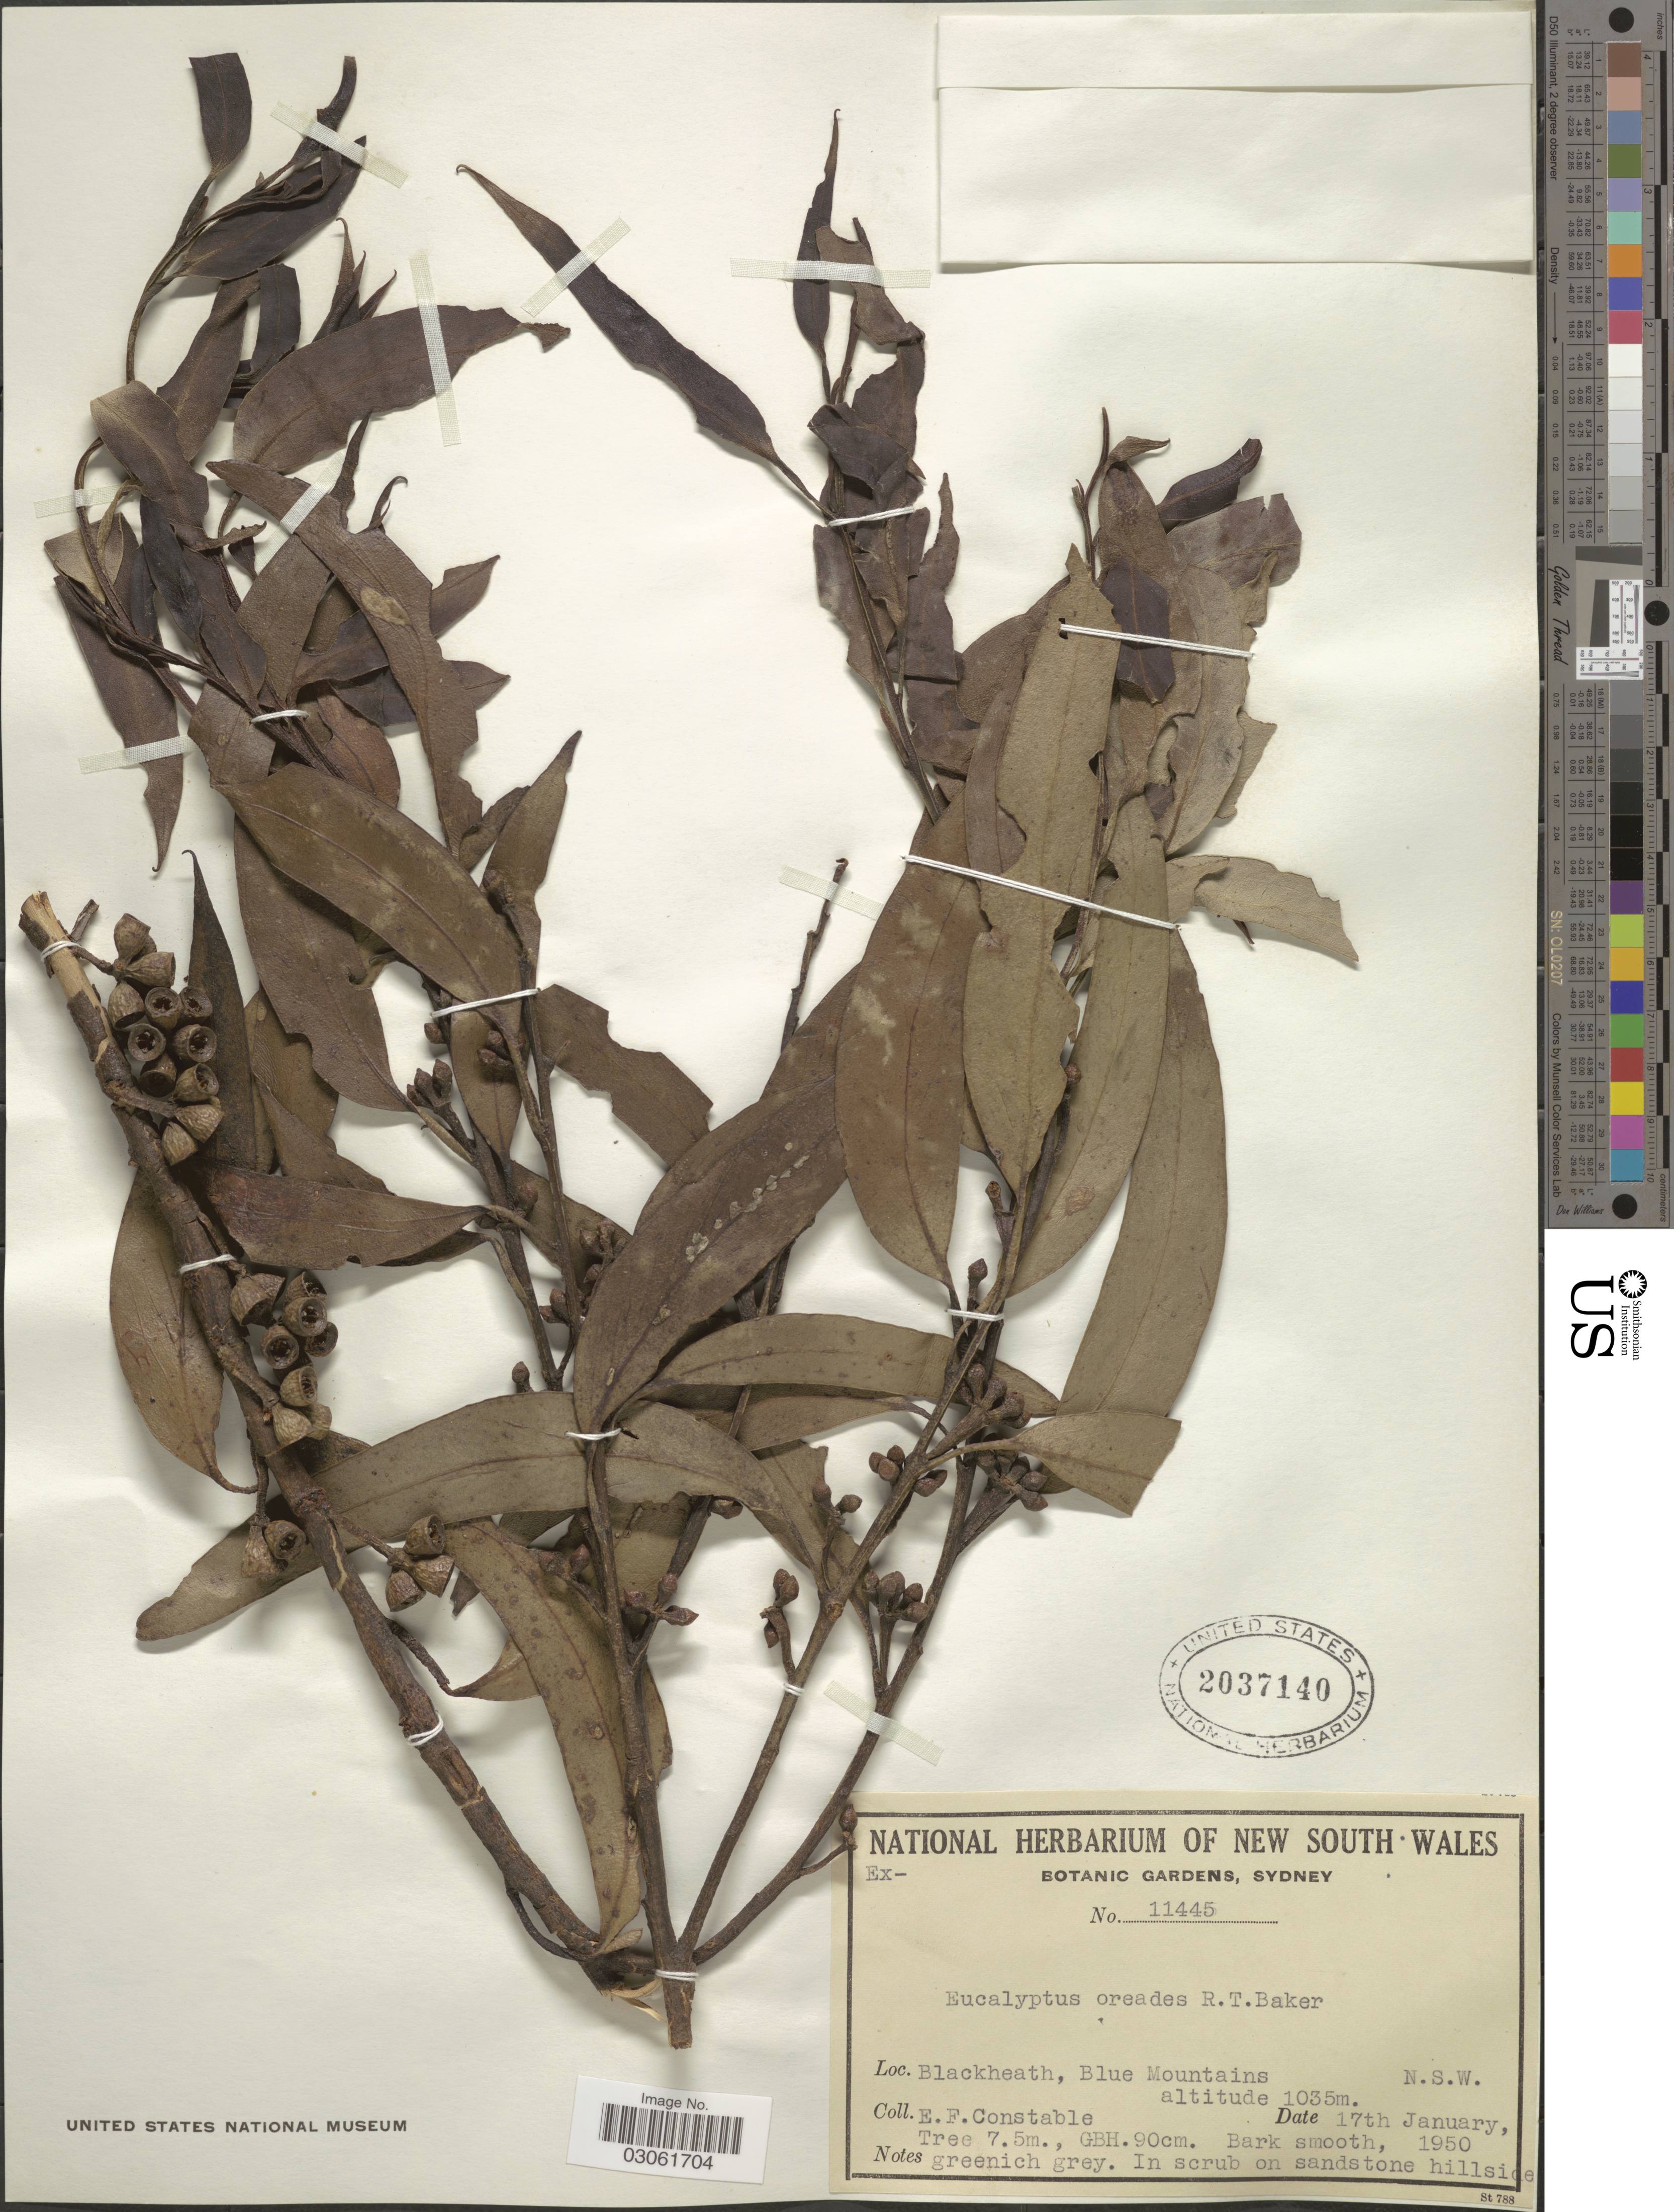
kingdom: Plantae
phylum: Tracheophyta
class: Magnoliopsida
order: Myrtales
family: Myrtaceae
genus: Eucalyptus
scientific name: Eucalyptus oreades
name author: R.T. Baker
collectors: E. F. Constable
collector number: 11445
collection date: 1950-01-17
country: Australia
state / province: New South Wales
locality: Blackheath, Blue Mountains.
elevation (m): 1035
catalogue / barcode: US 2037140